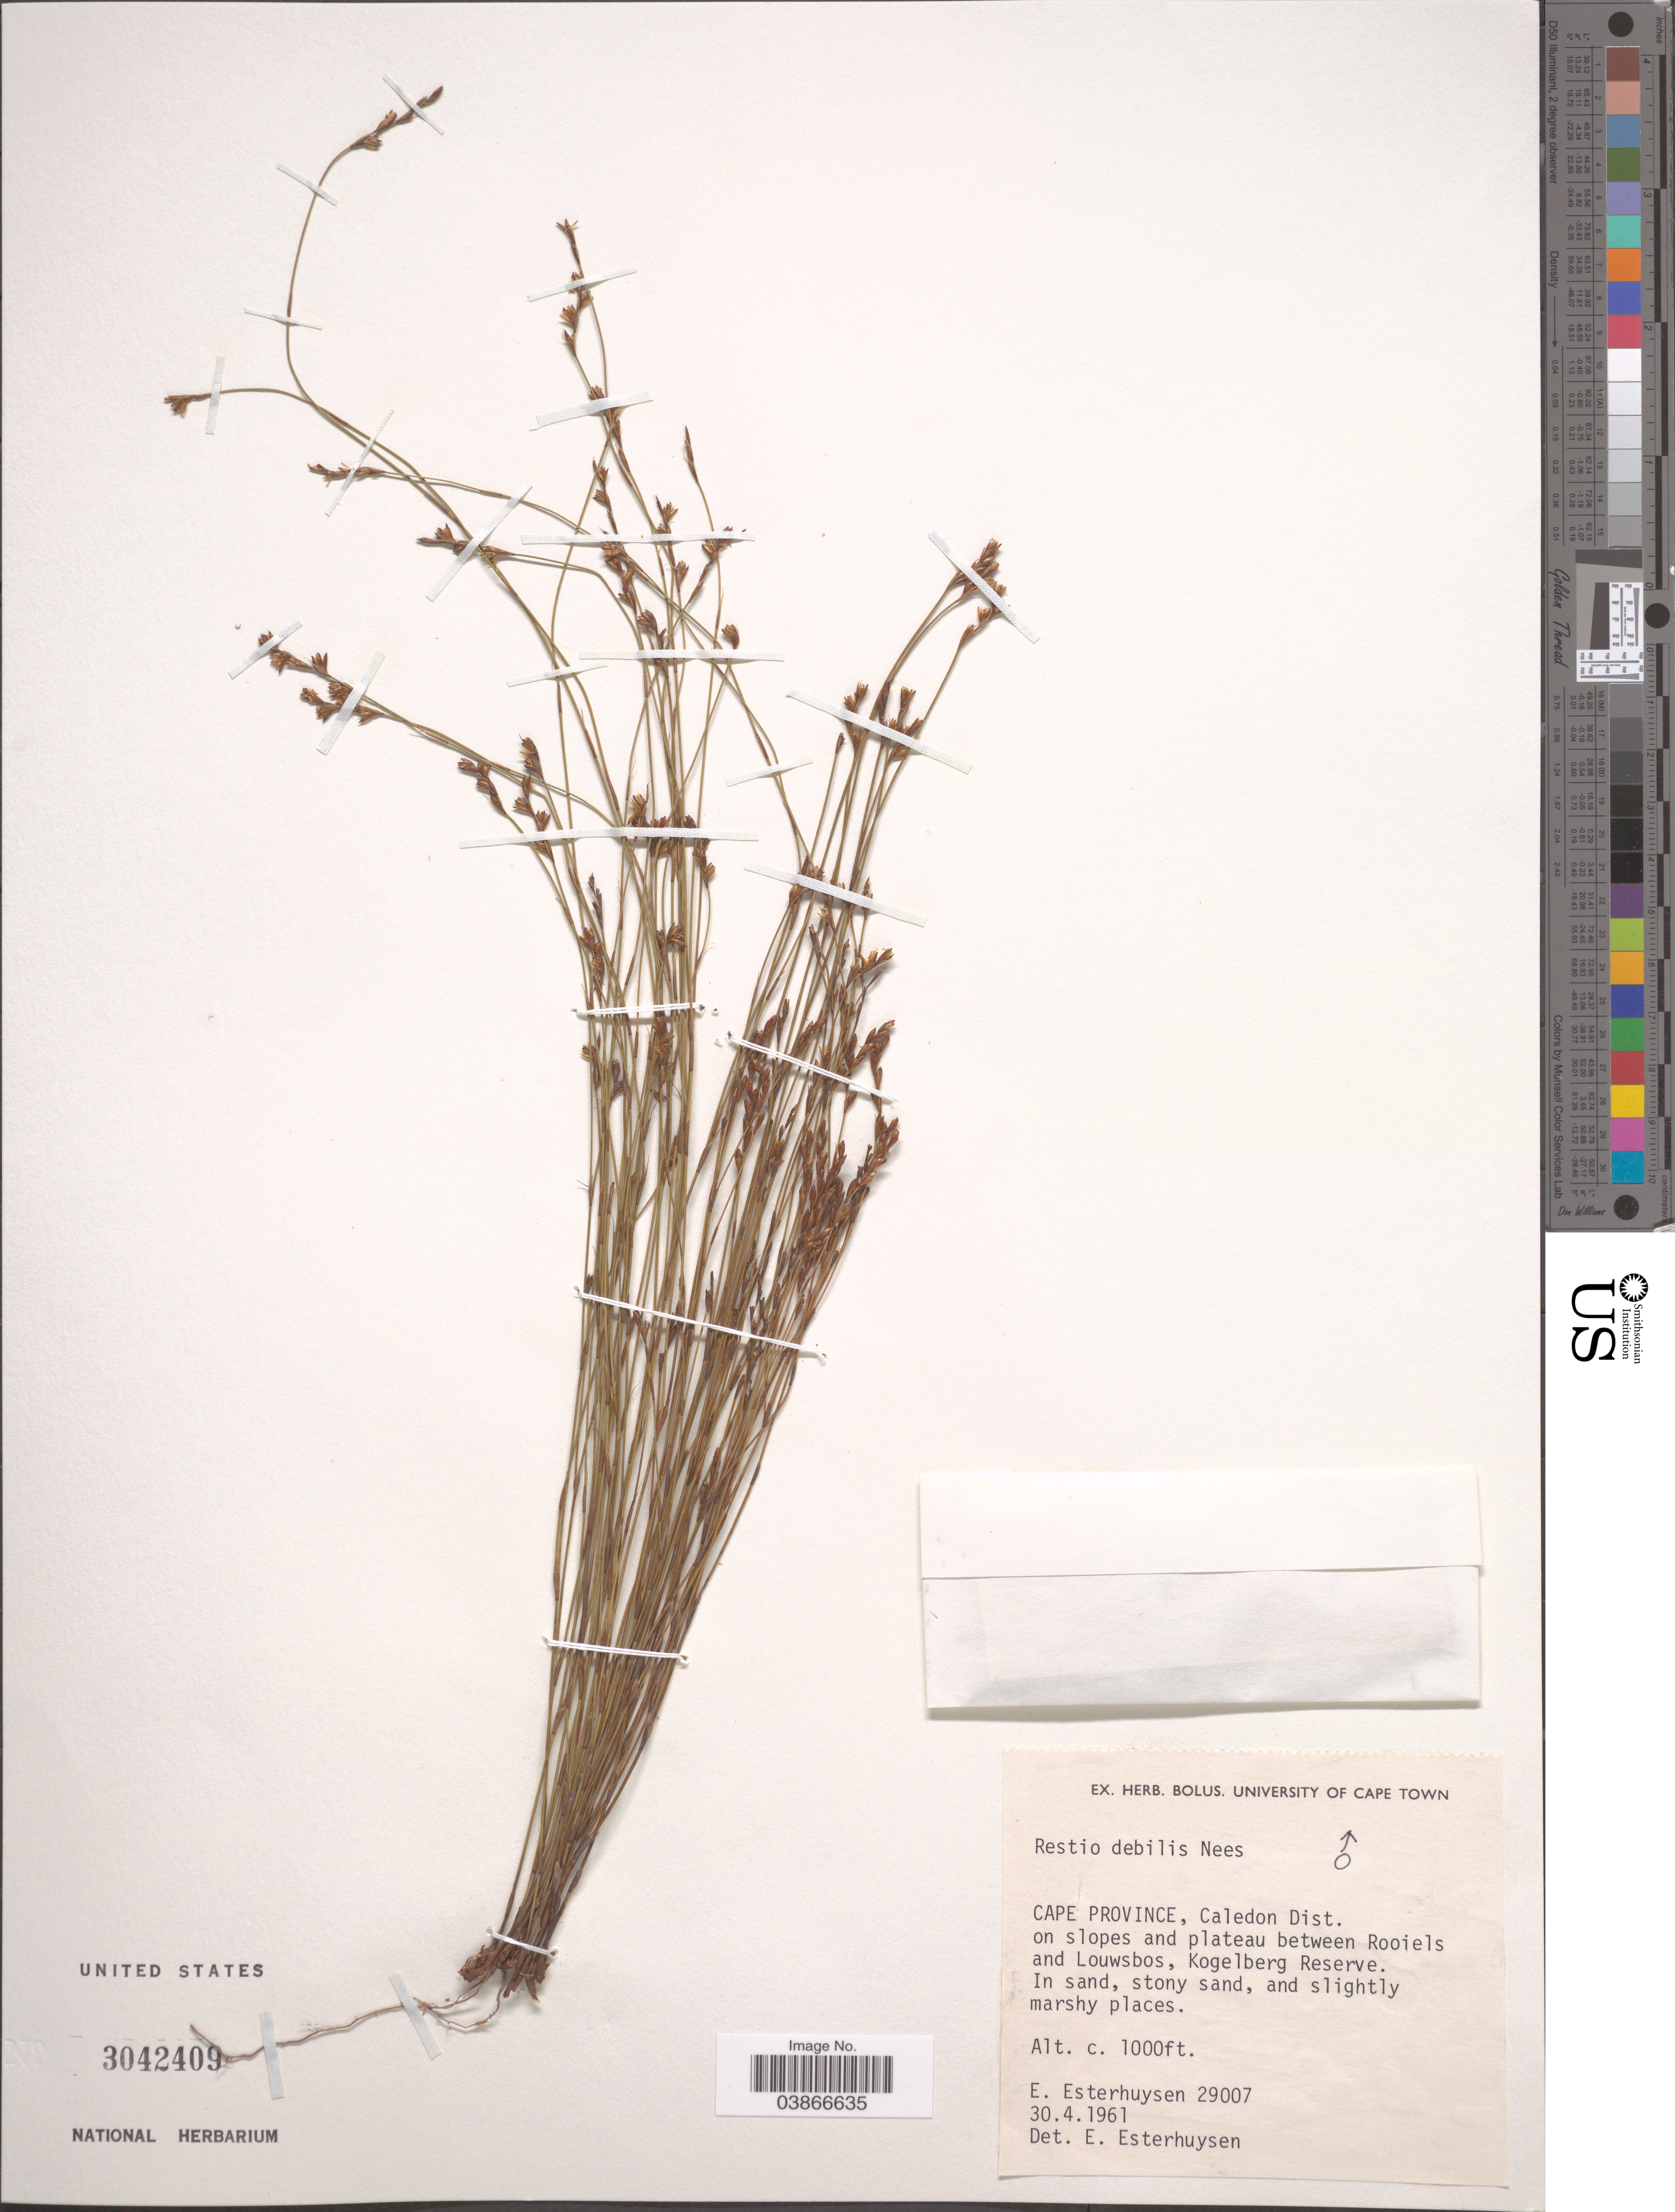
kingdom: Plantae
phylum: Tracheophyta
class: Liliopsida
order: Poales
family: Restionaceae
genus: Restio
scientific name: Restio debilis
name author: Nees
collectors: E. E. Esterhuysen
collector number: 29007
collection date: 1961-04-30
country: South Africa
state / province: Western Cape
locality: Caledon Dist. on slopes and plateau between Rooiels and Louwsbos, Kogelberg Reserve.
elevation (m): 305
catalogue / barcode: US 3042409